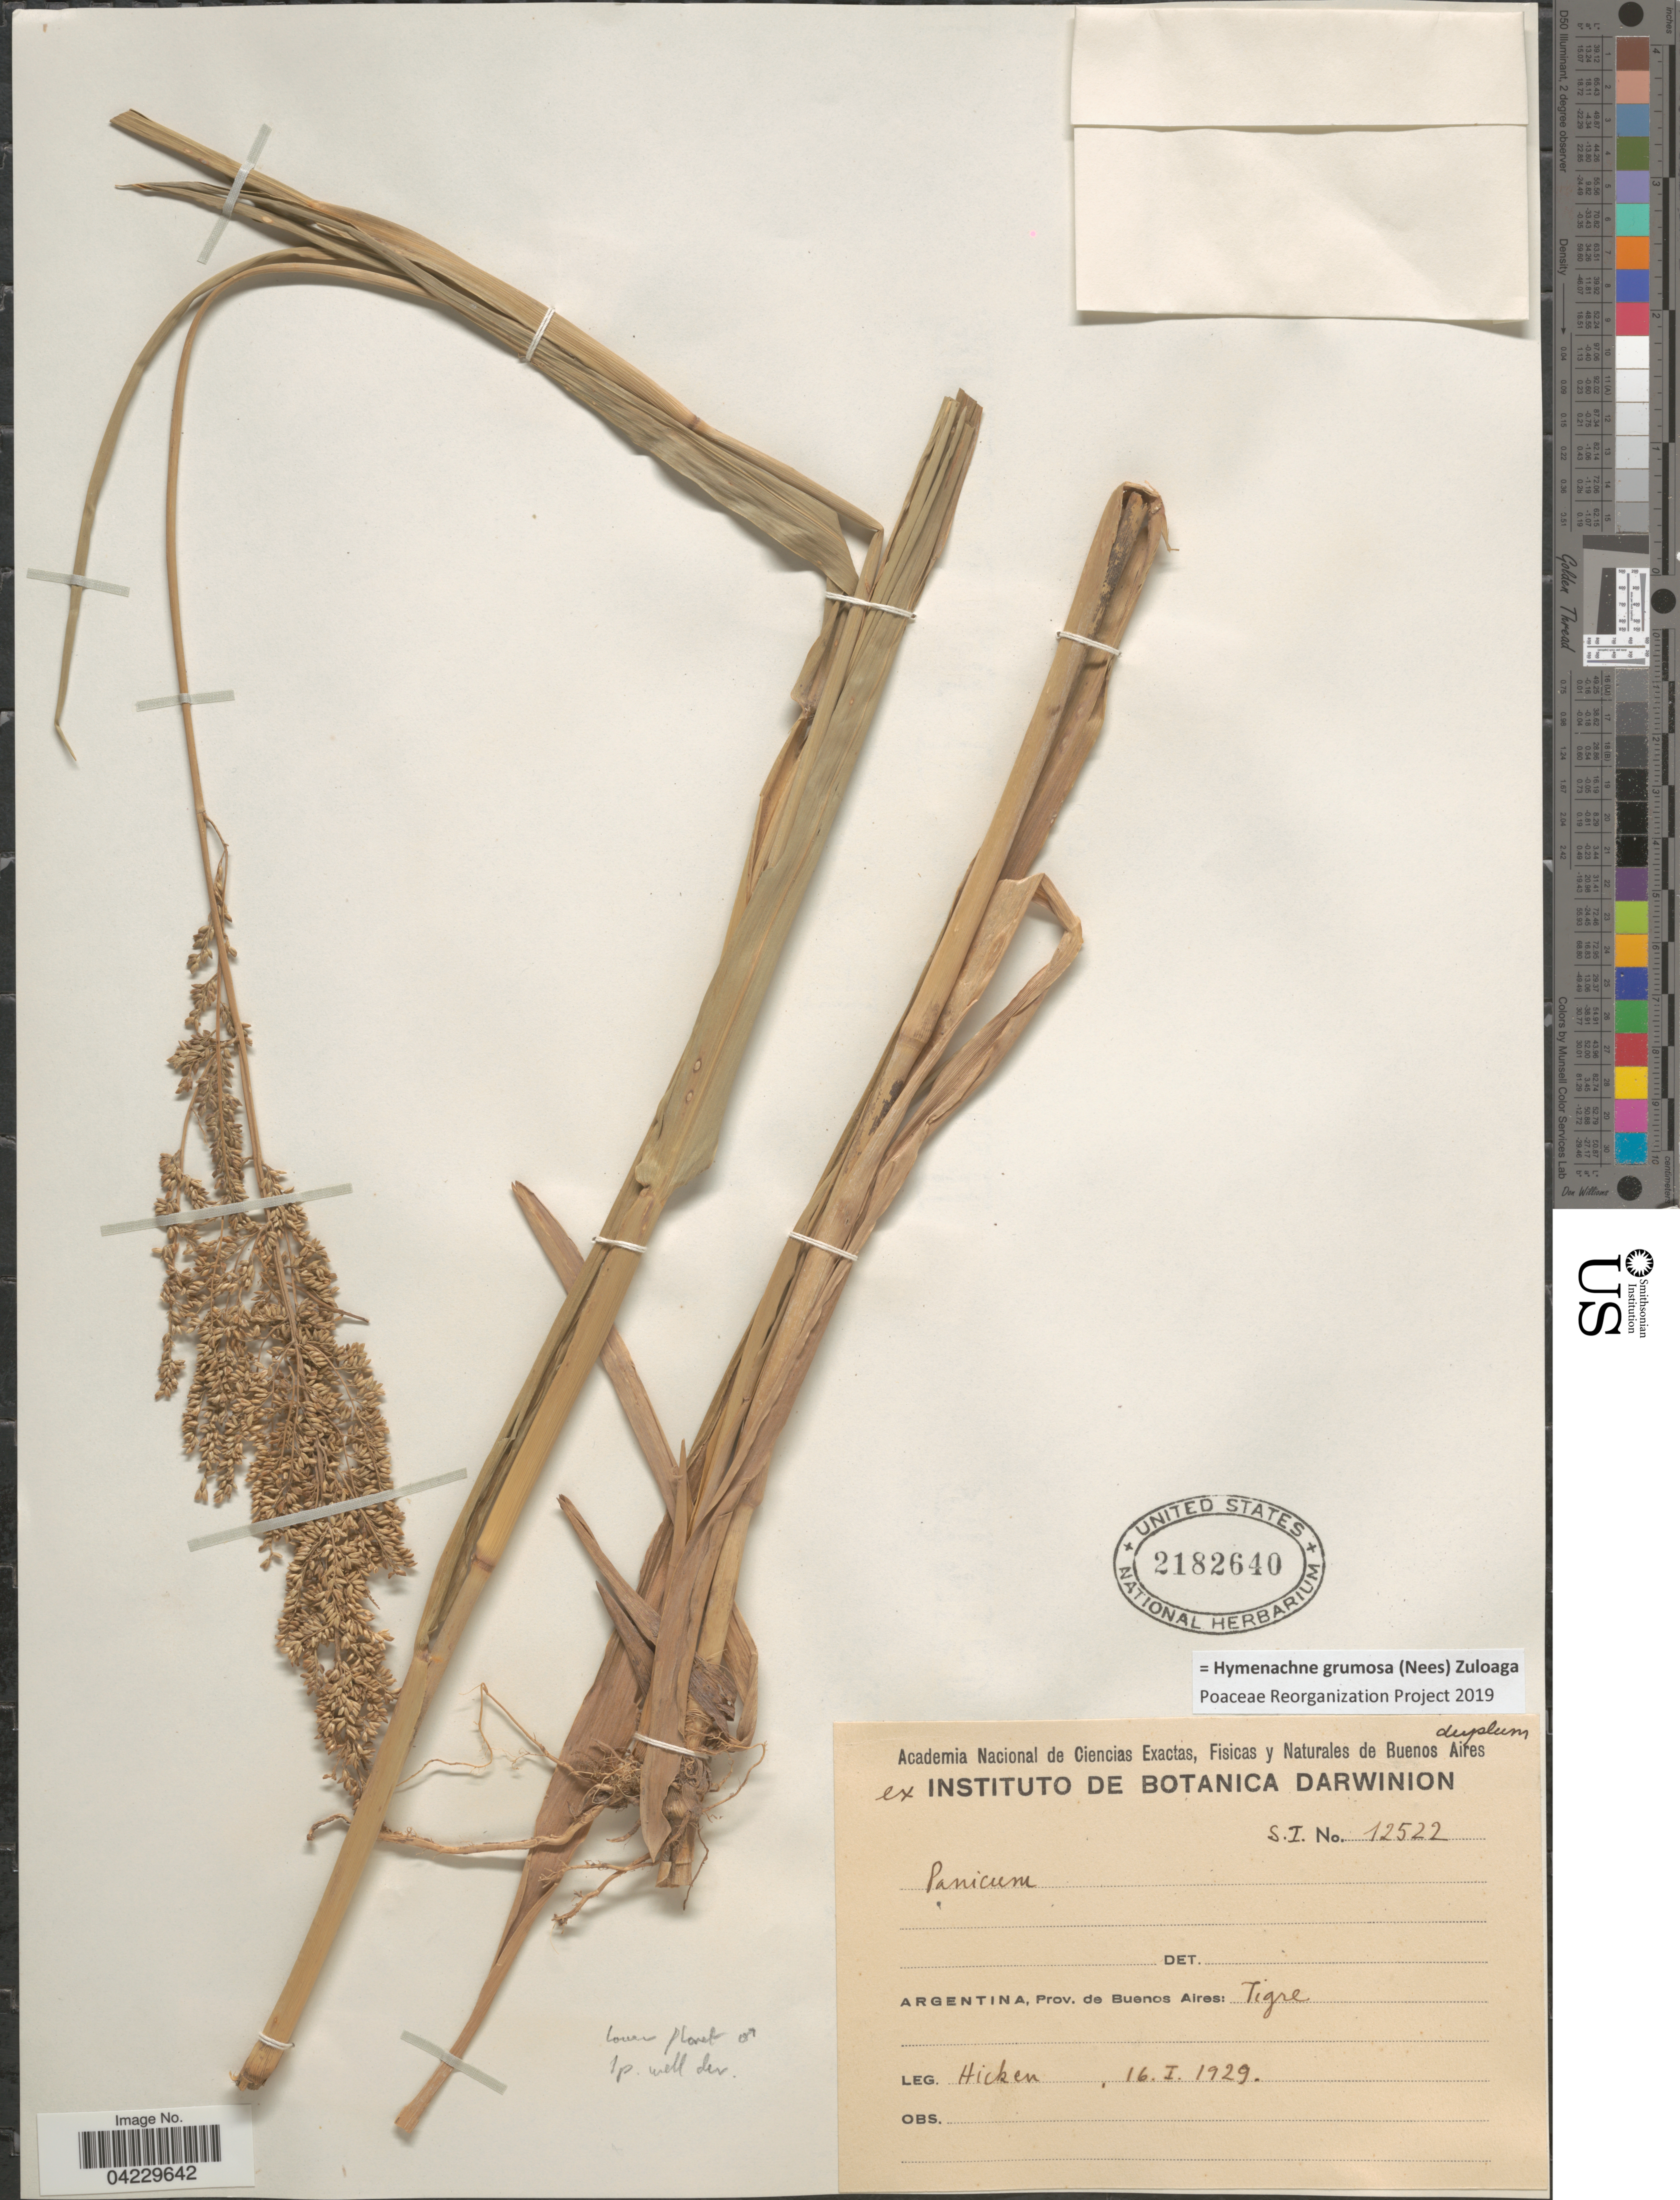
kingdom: Plantae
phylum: Tracheophyta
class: Liliopsida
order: Poales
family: Poaceae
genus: Hymenachne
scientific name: Hymenachne grumosa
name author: (Nees) Zuloaga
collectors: Hicken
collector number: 12522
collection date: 1929-01-16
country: Argentina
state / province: Buenos Aires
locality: Tigre.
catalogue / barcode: US 2182640